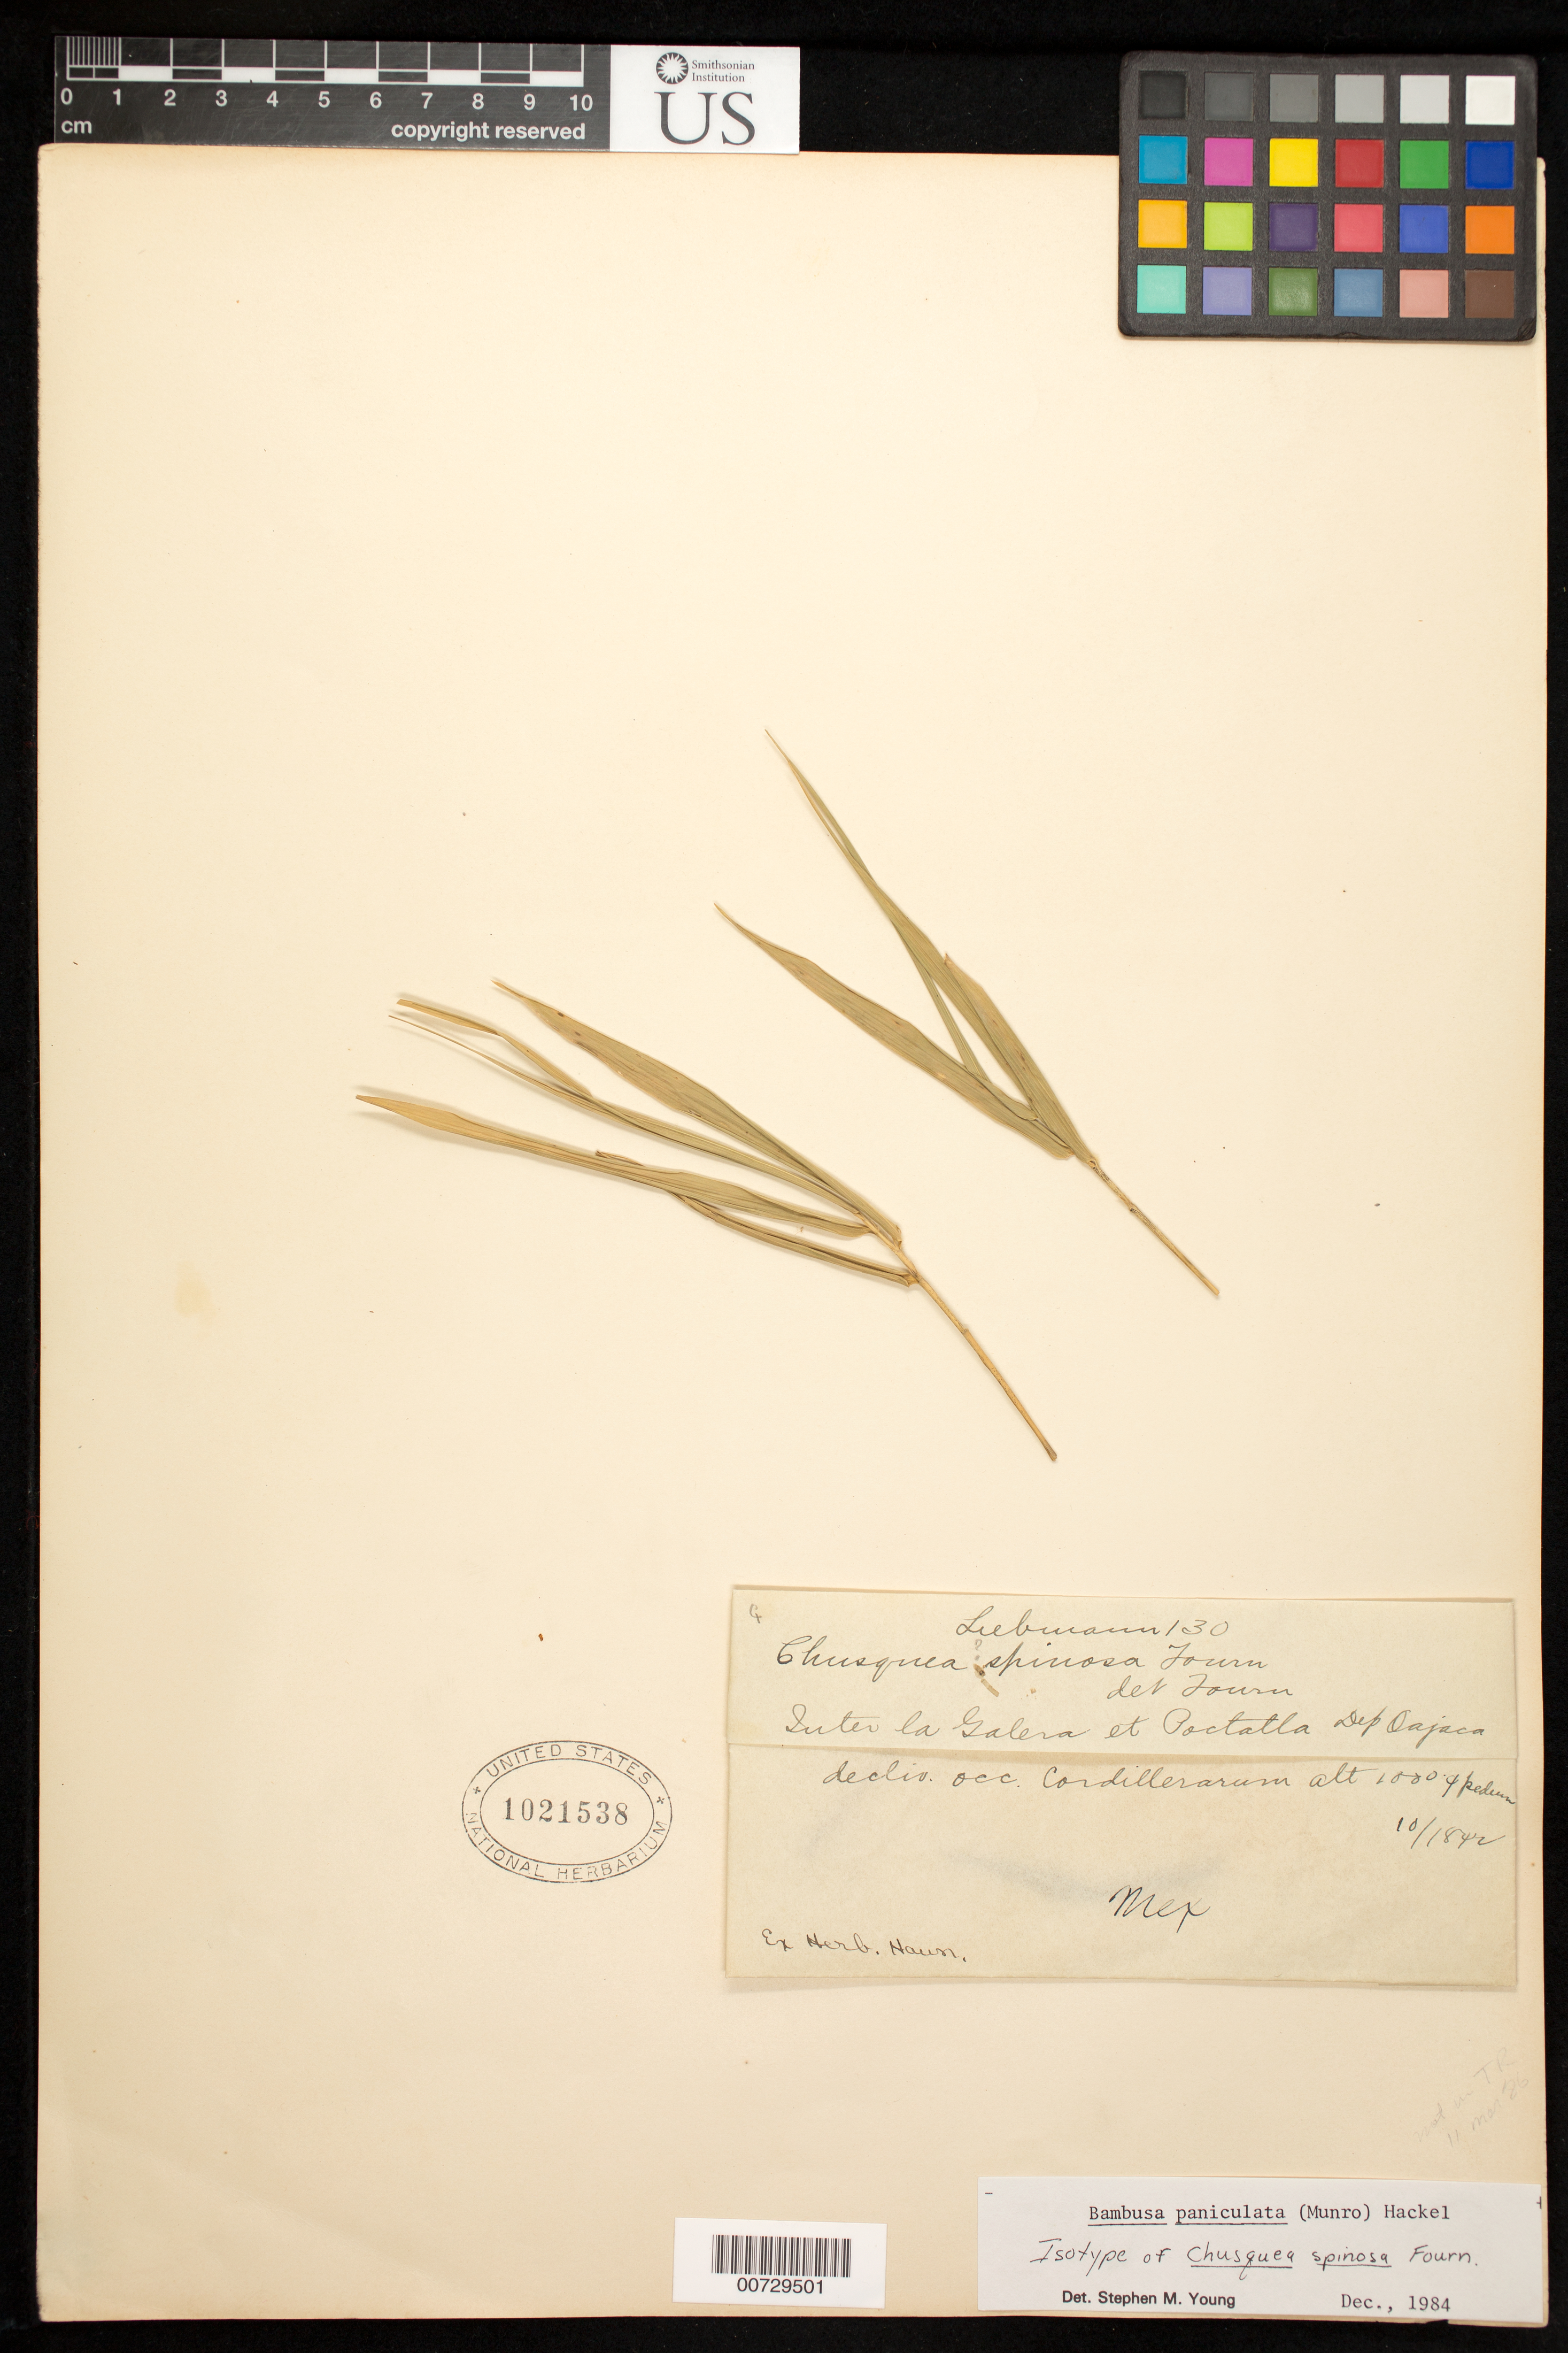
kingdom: Plantae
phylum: Tracheophyta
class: Liliopsida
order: Poales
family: Poaceae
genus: Chusquea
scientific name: Chusquea spinosa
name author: E. Fourn.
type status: Isotype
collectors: F. M. Liebmann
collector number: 130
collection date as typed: Oct 1842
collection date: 1842-10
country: Mexico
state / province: Oaxaca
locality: Between L Galera and Poctalla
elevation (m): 1000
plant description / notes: Fragmentary material of type specimen ex herb. Haun.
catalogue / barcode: US 1021538